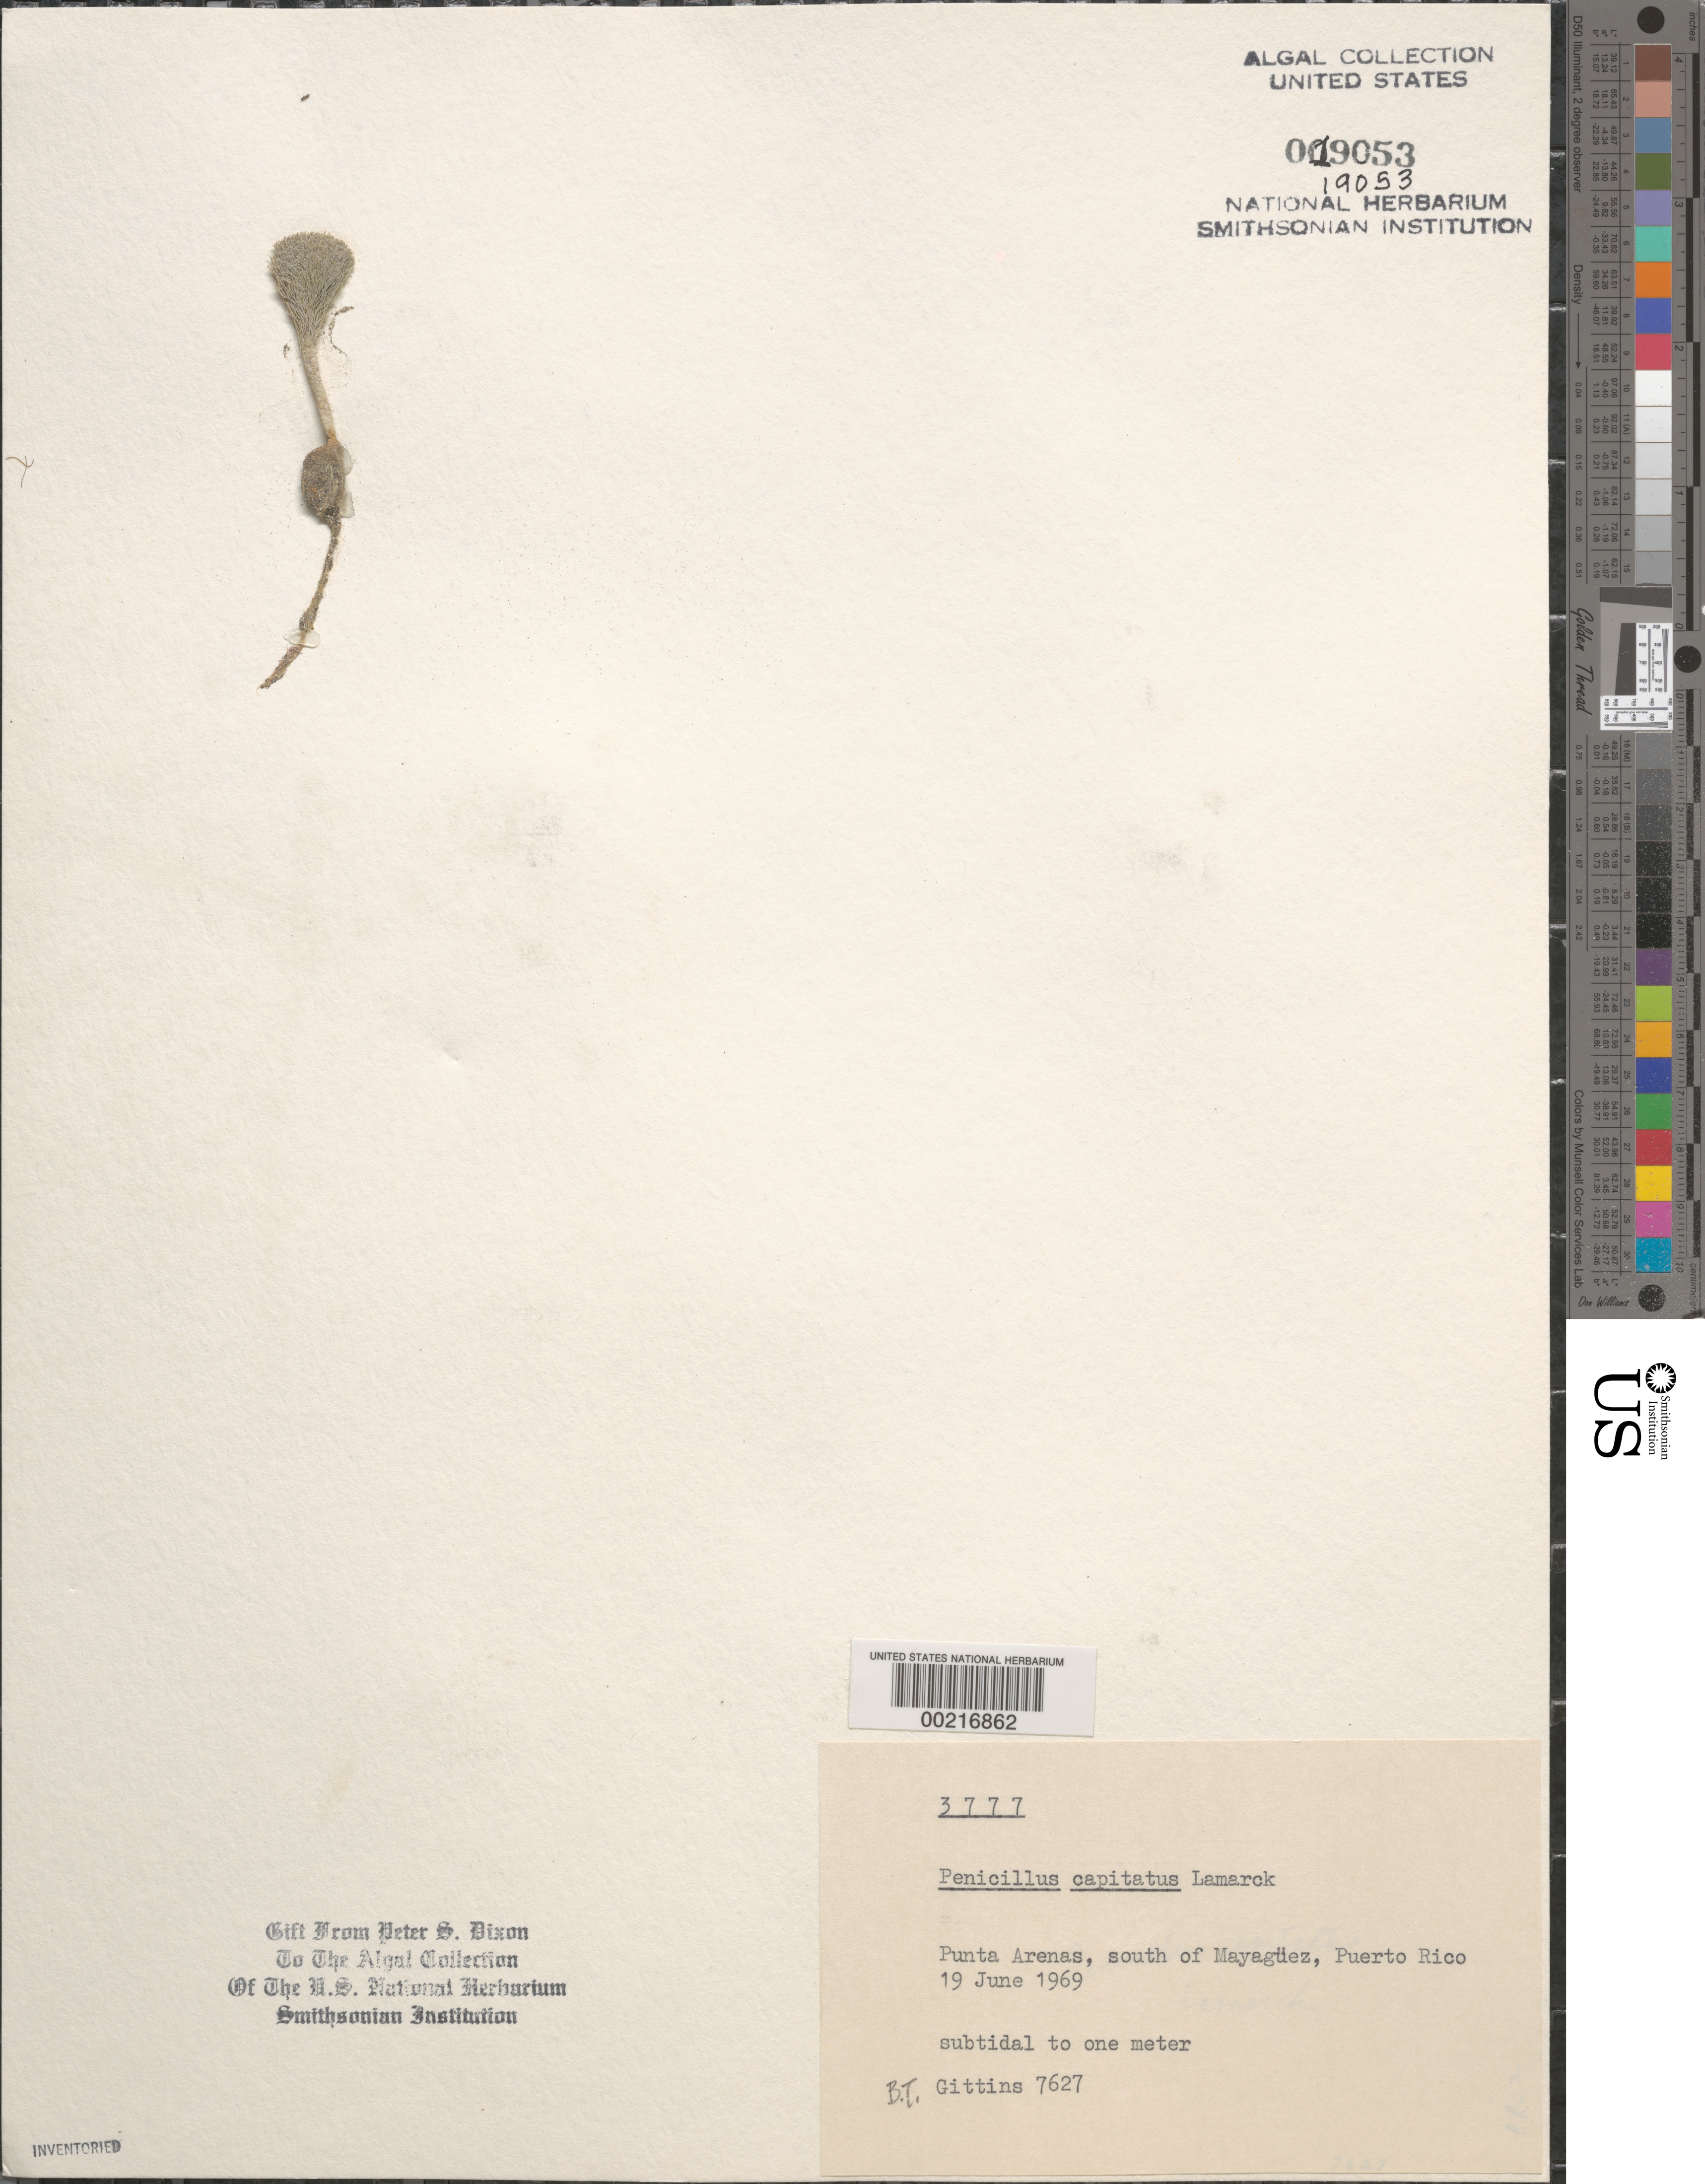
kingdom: Plantae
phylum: Chlorophyta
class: Ulvophyceae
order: Bryopsidales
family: Udoteaceae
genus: Penicillus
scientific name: Penicillus capitatus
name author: Lam.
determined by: Dixon, P. S.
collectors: B. Gittins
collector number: BTG 7627 & PSD 3777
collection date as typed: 19 Jun 1969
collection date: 1969-06-19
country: Puerto Rico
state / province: Mayaguez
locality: Punta arenas, south of mayaguez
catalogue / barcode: US 19053